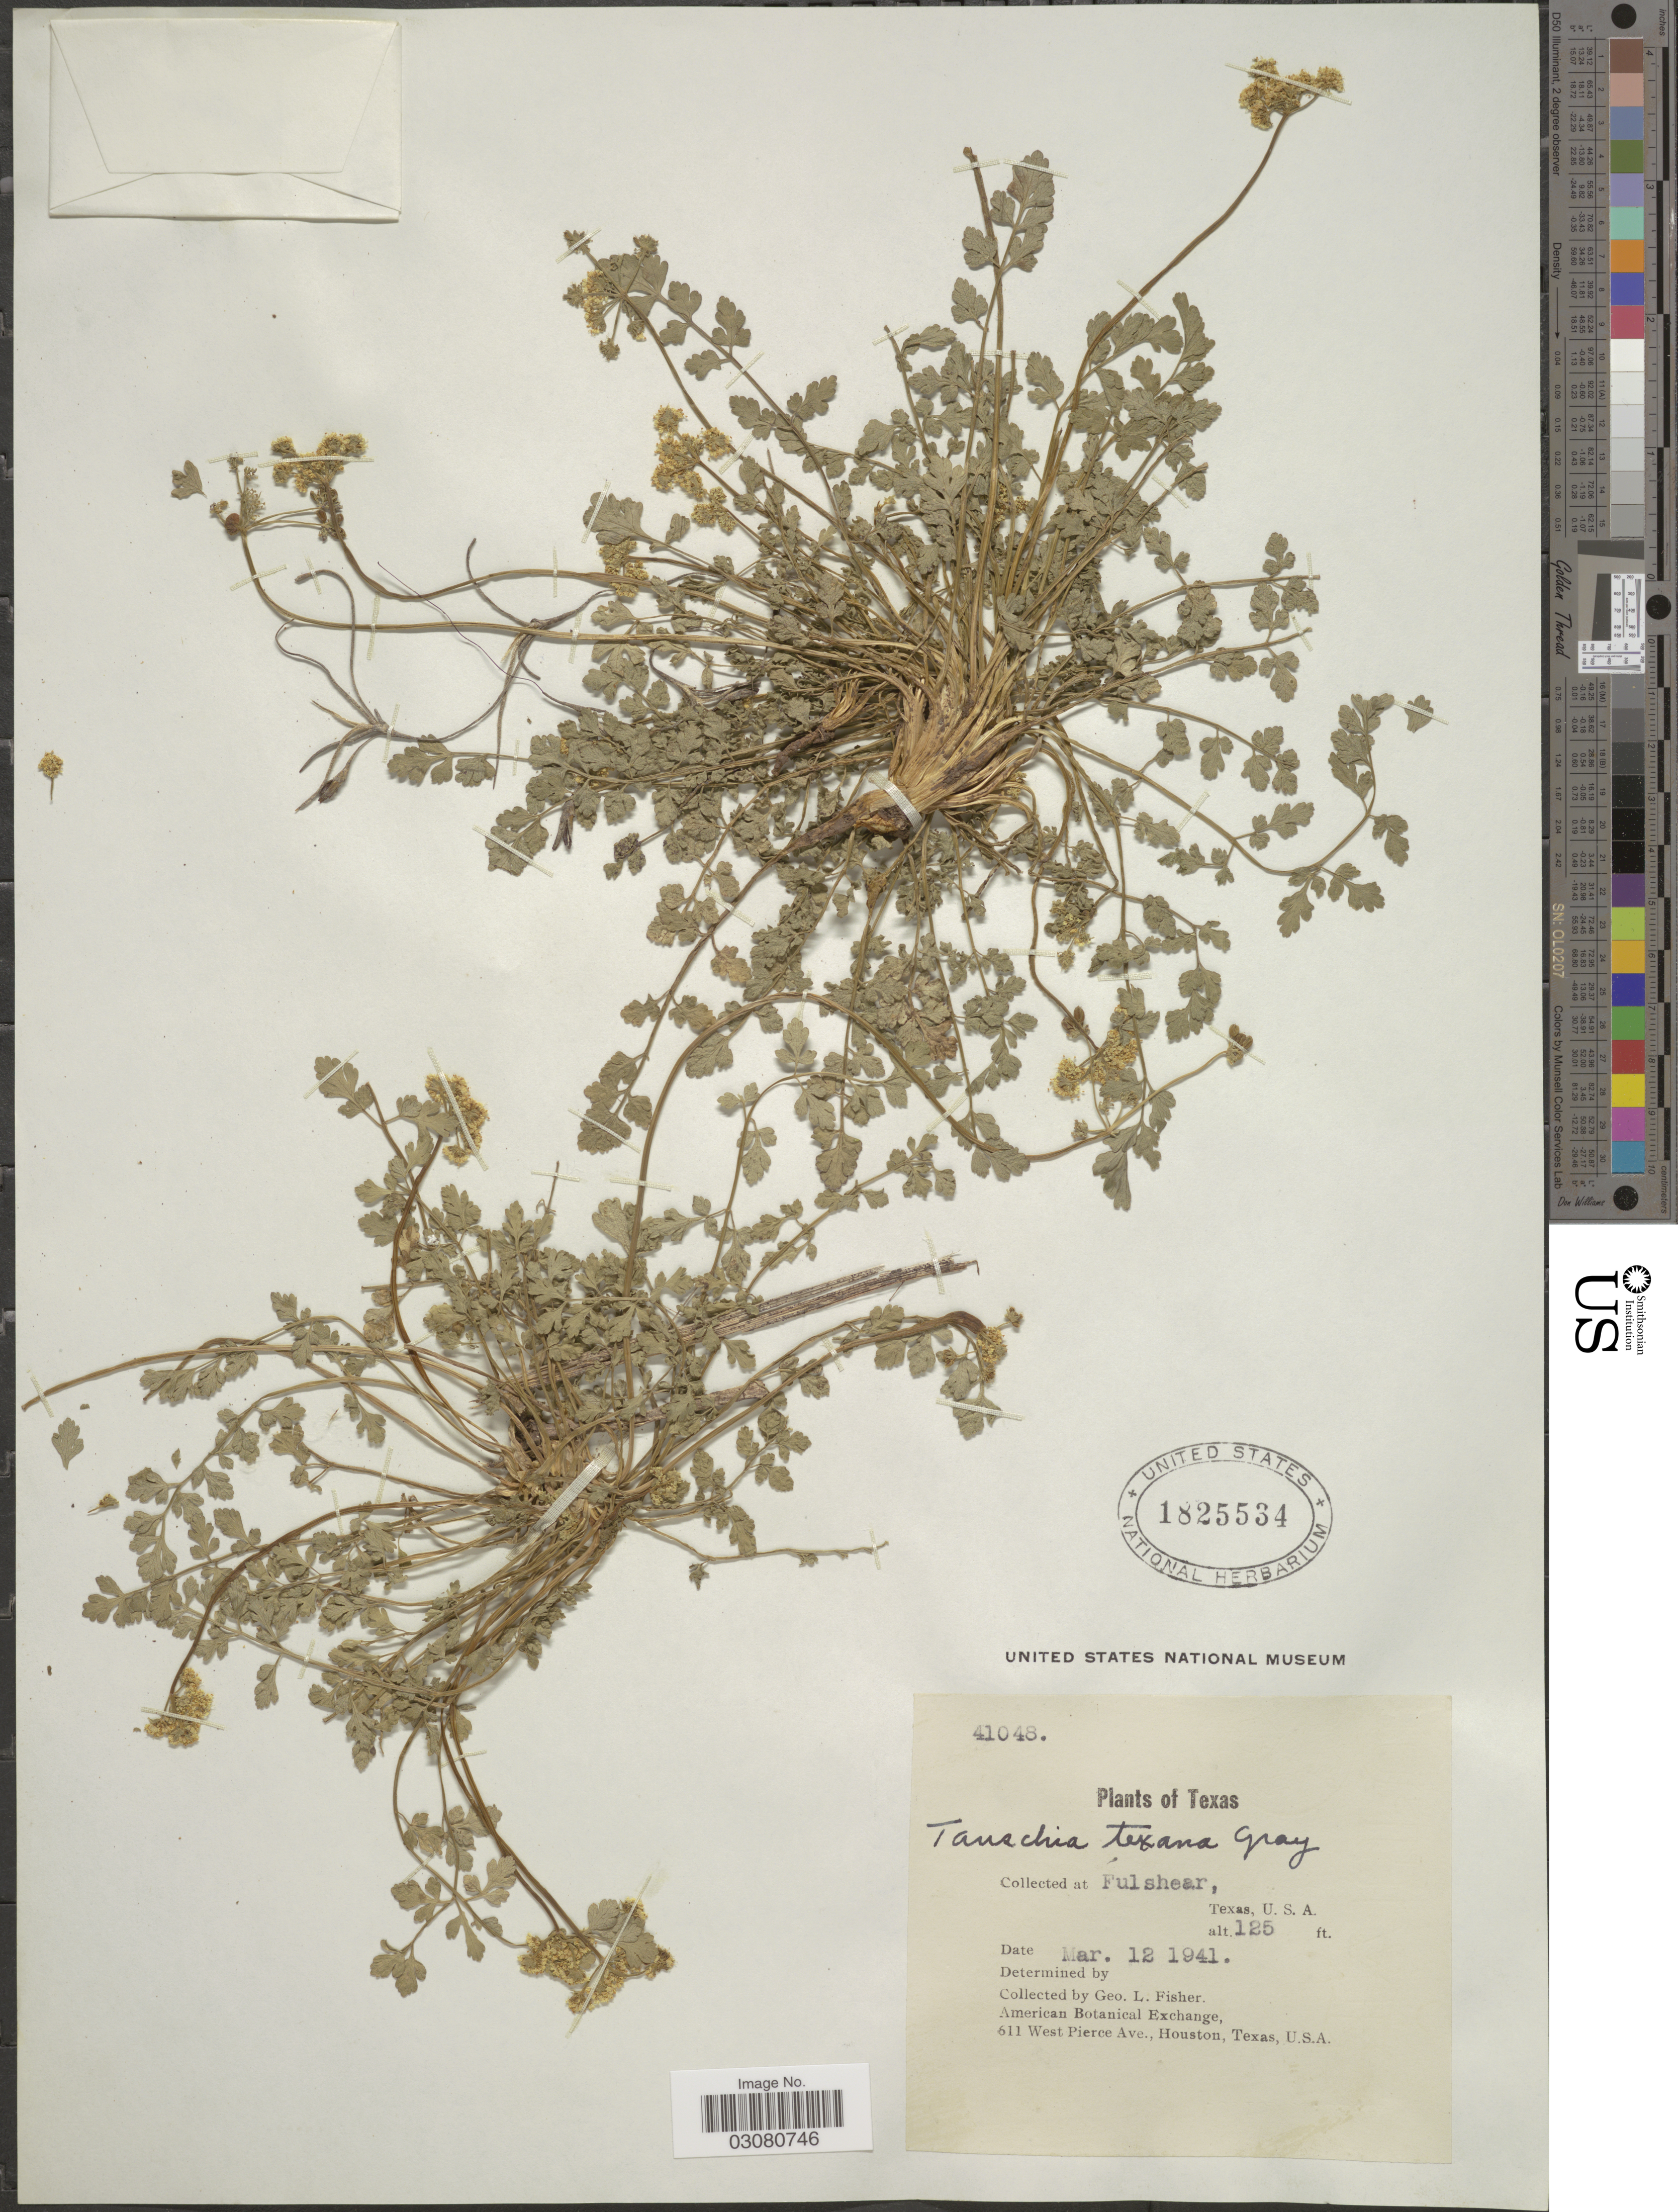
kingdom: Plantae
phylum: Tracheophyta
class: Magnoliopsida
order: Apiales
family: Apiaceae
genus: Tauschia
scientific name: Tauschia texana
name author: A. Gray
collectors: G. L. Fisher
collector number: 41048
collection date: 1941-03-12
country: United States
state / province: Texas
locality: Fulshear, U.S.A.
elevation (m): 38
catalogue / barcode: US 1825534